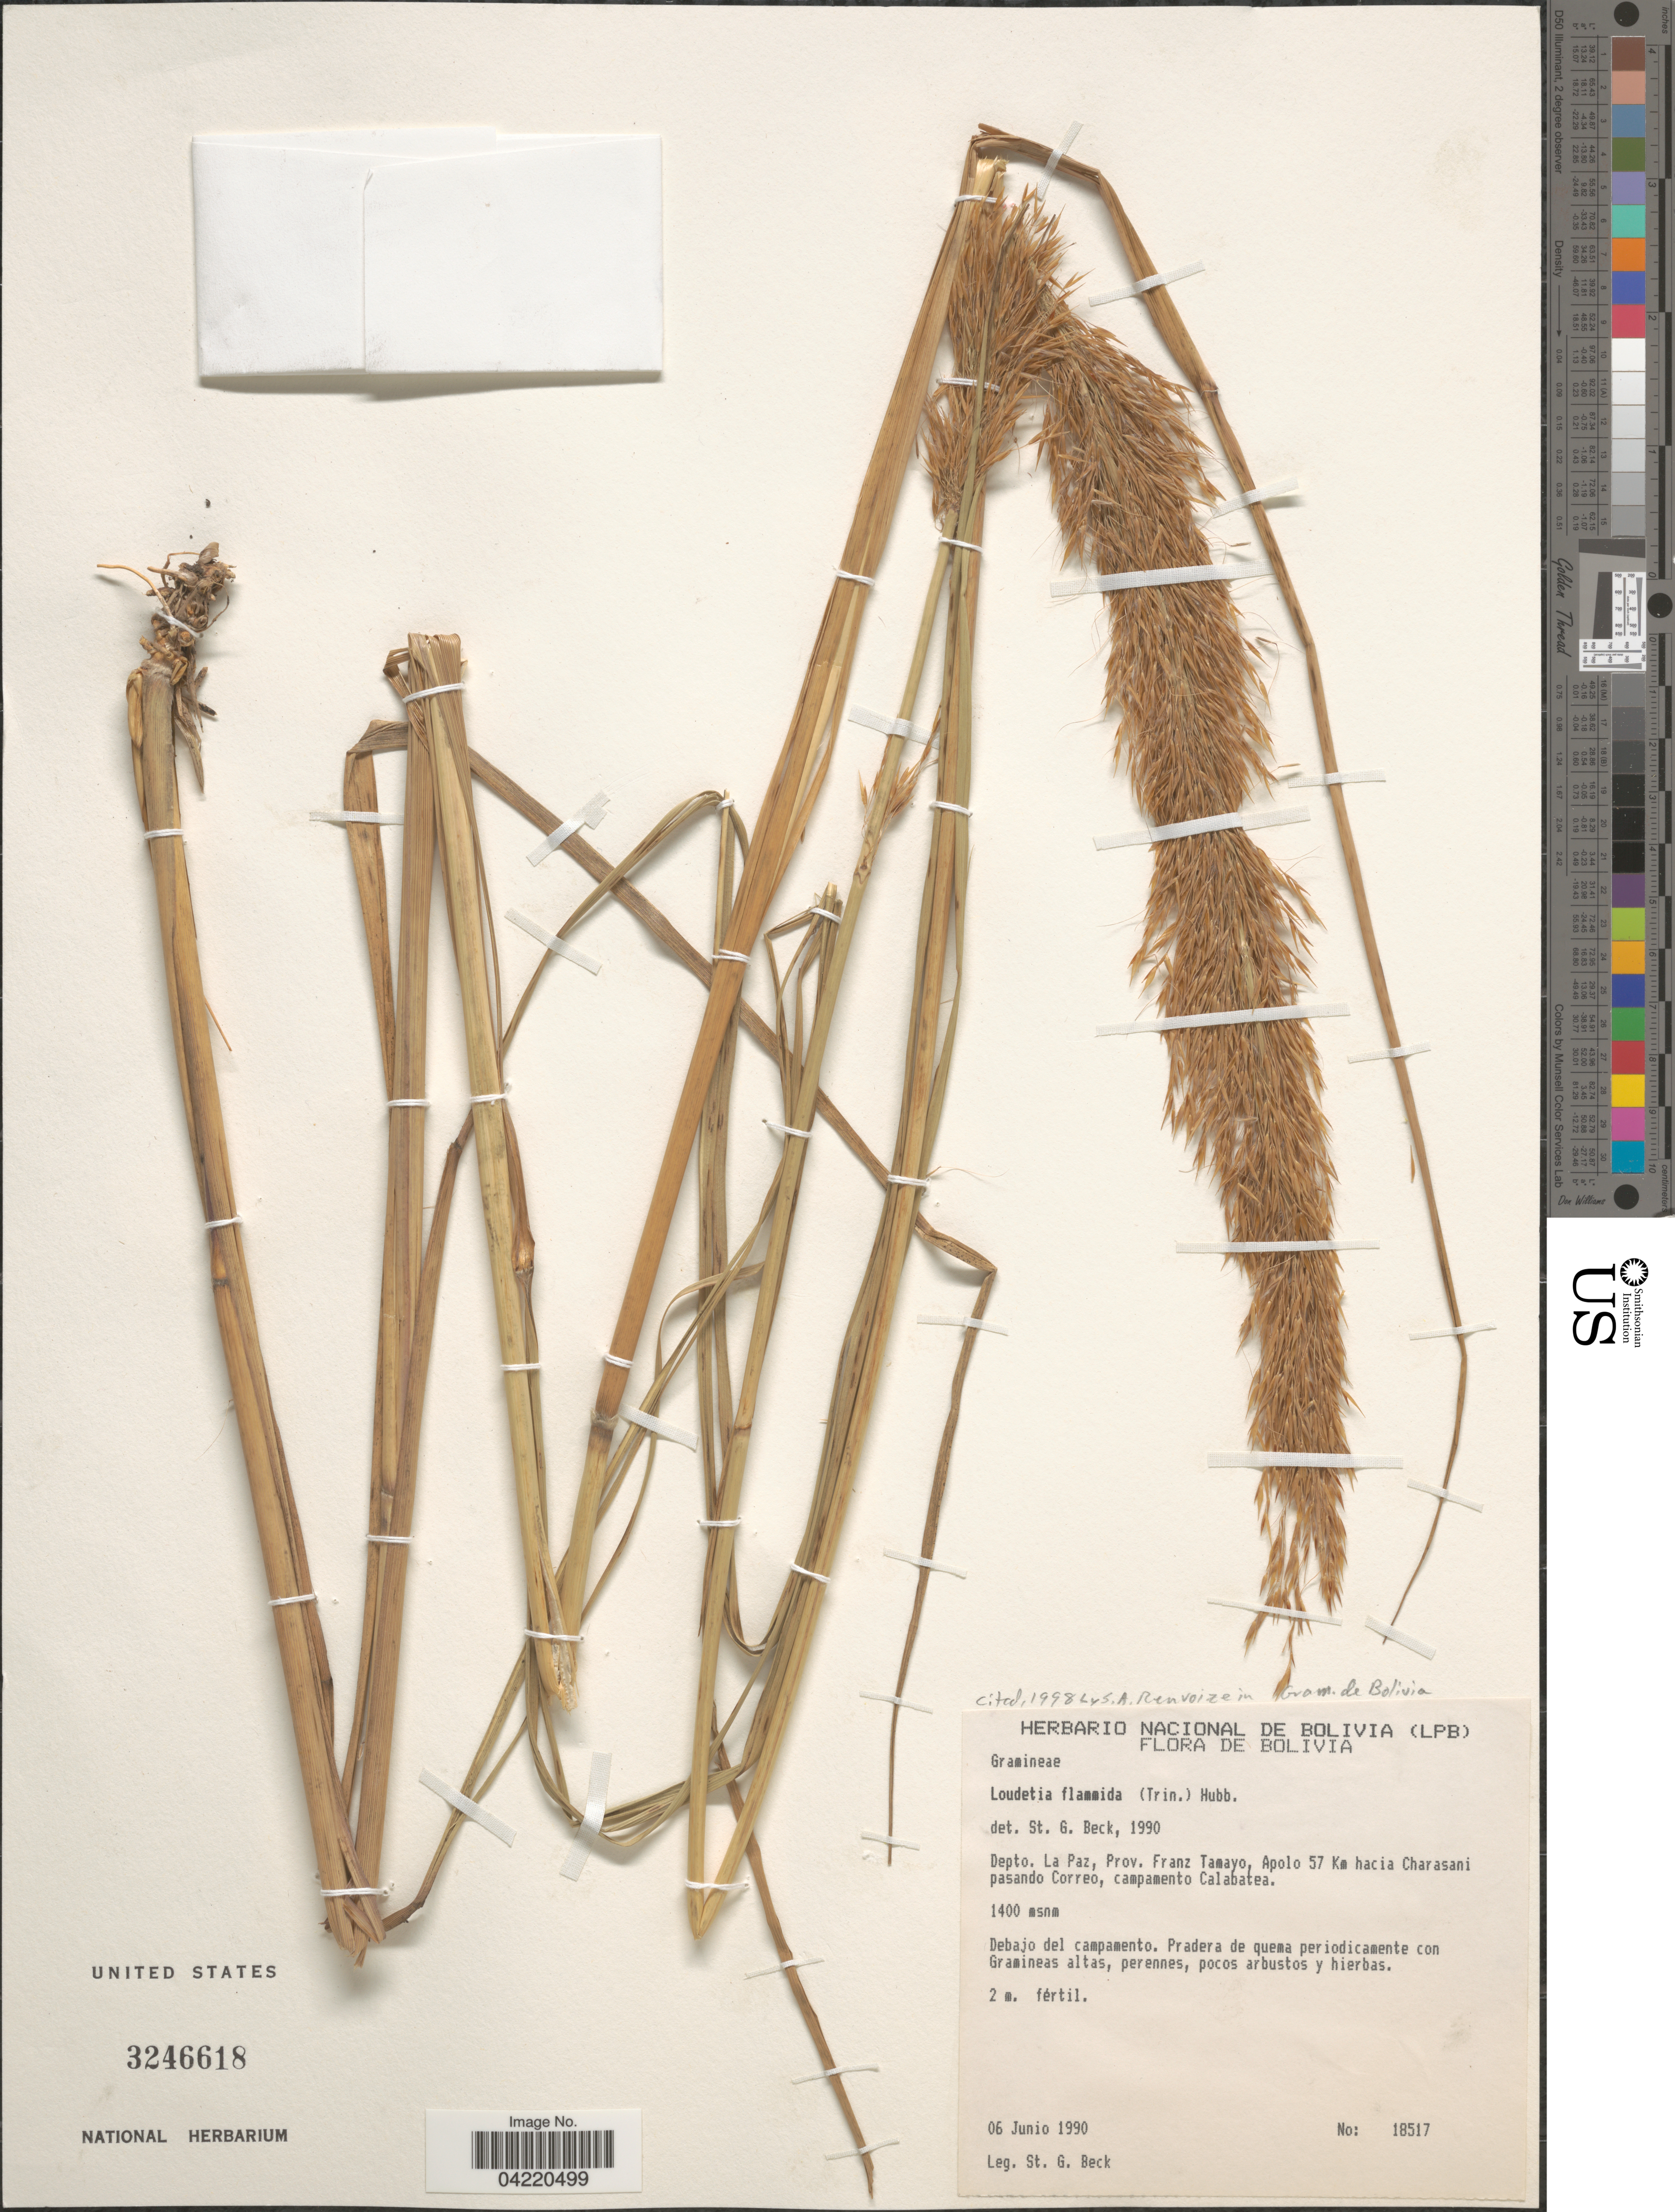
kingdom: Plantae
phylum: Tracheophyta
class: Liliopsida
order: Poales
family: Poaceae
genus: Loudetia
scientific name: Loudetia flammida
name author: (Trin.) C. E. Hubb.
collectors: S. G. Beck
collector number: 18517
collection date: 1990-06-06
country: Bolivia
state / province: La Paz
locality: Depto. La Paz, Prov. Franz Tamayo, Apolo 57 Km hacia Charasani pasando Correo, campamento Calabatea.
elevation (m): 1400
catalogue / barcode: US 3246618